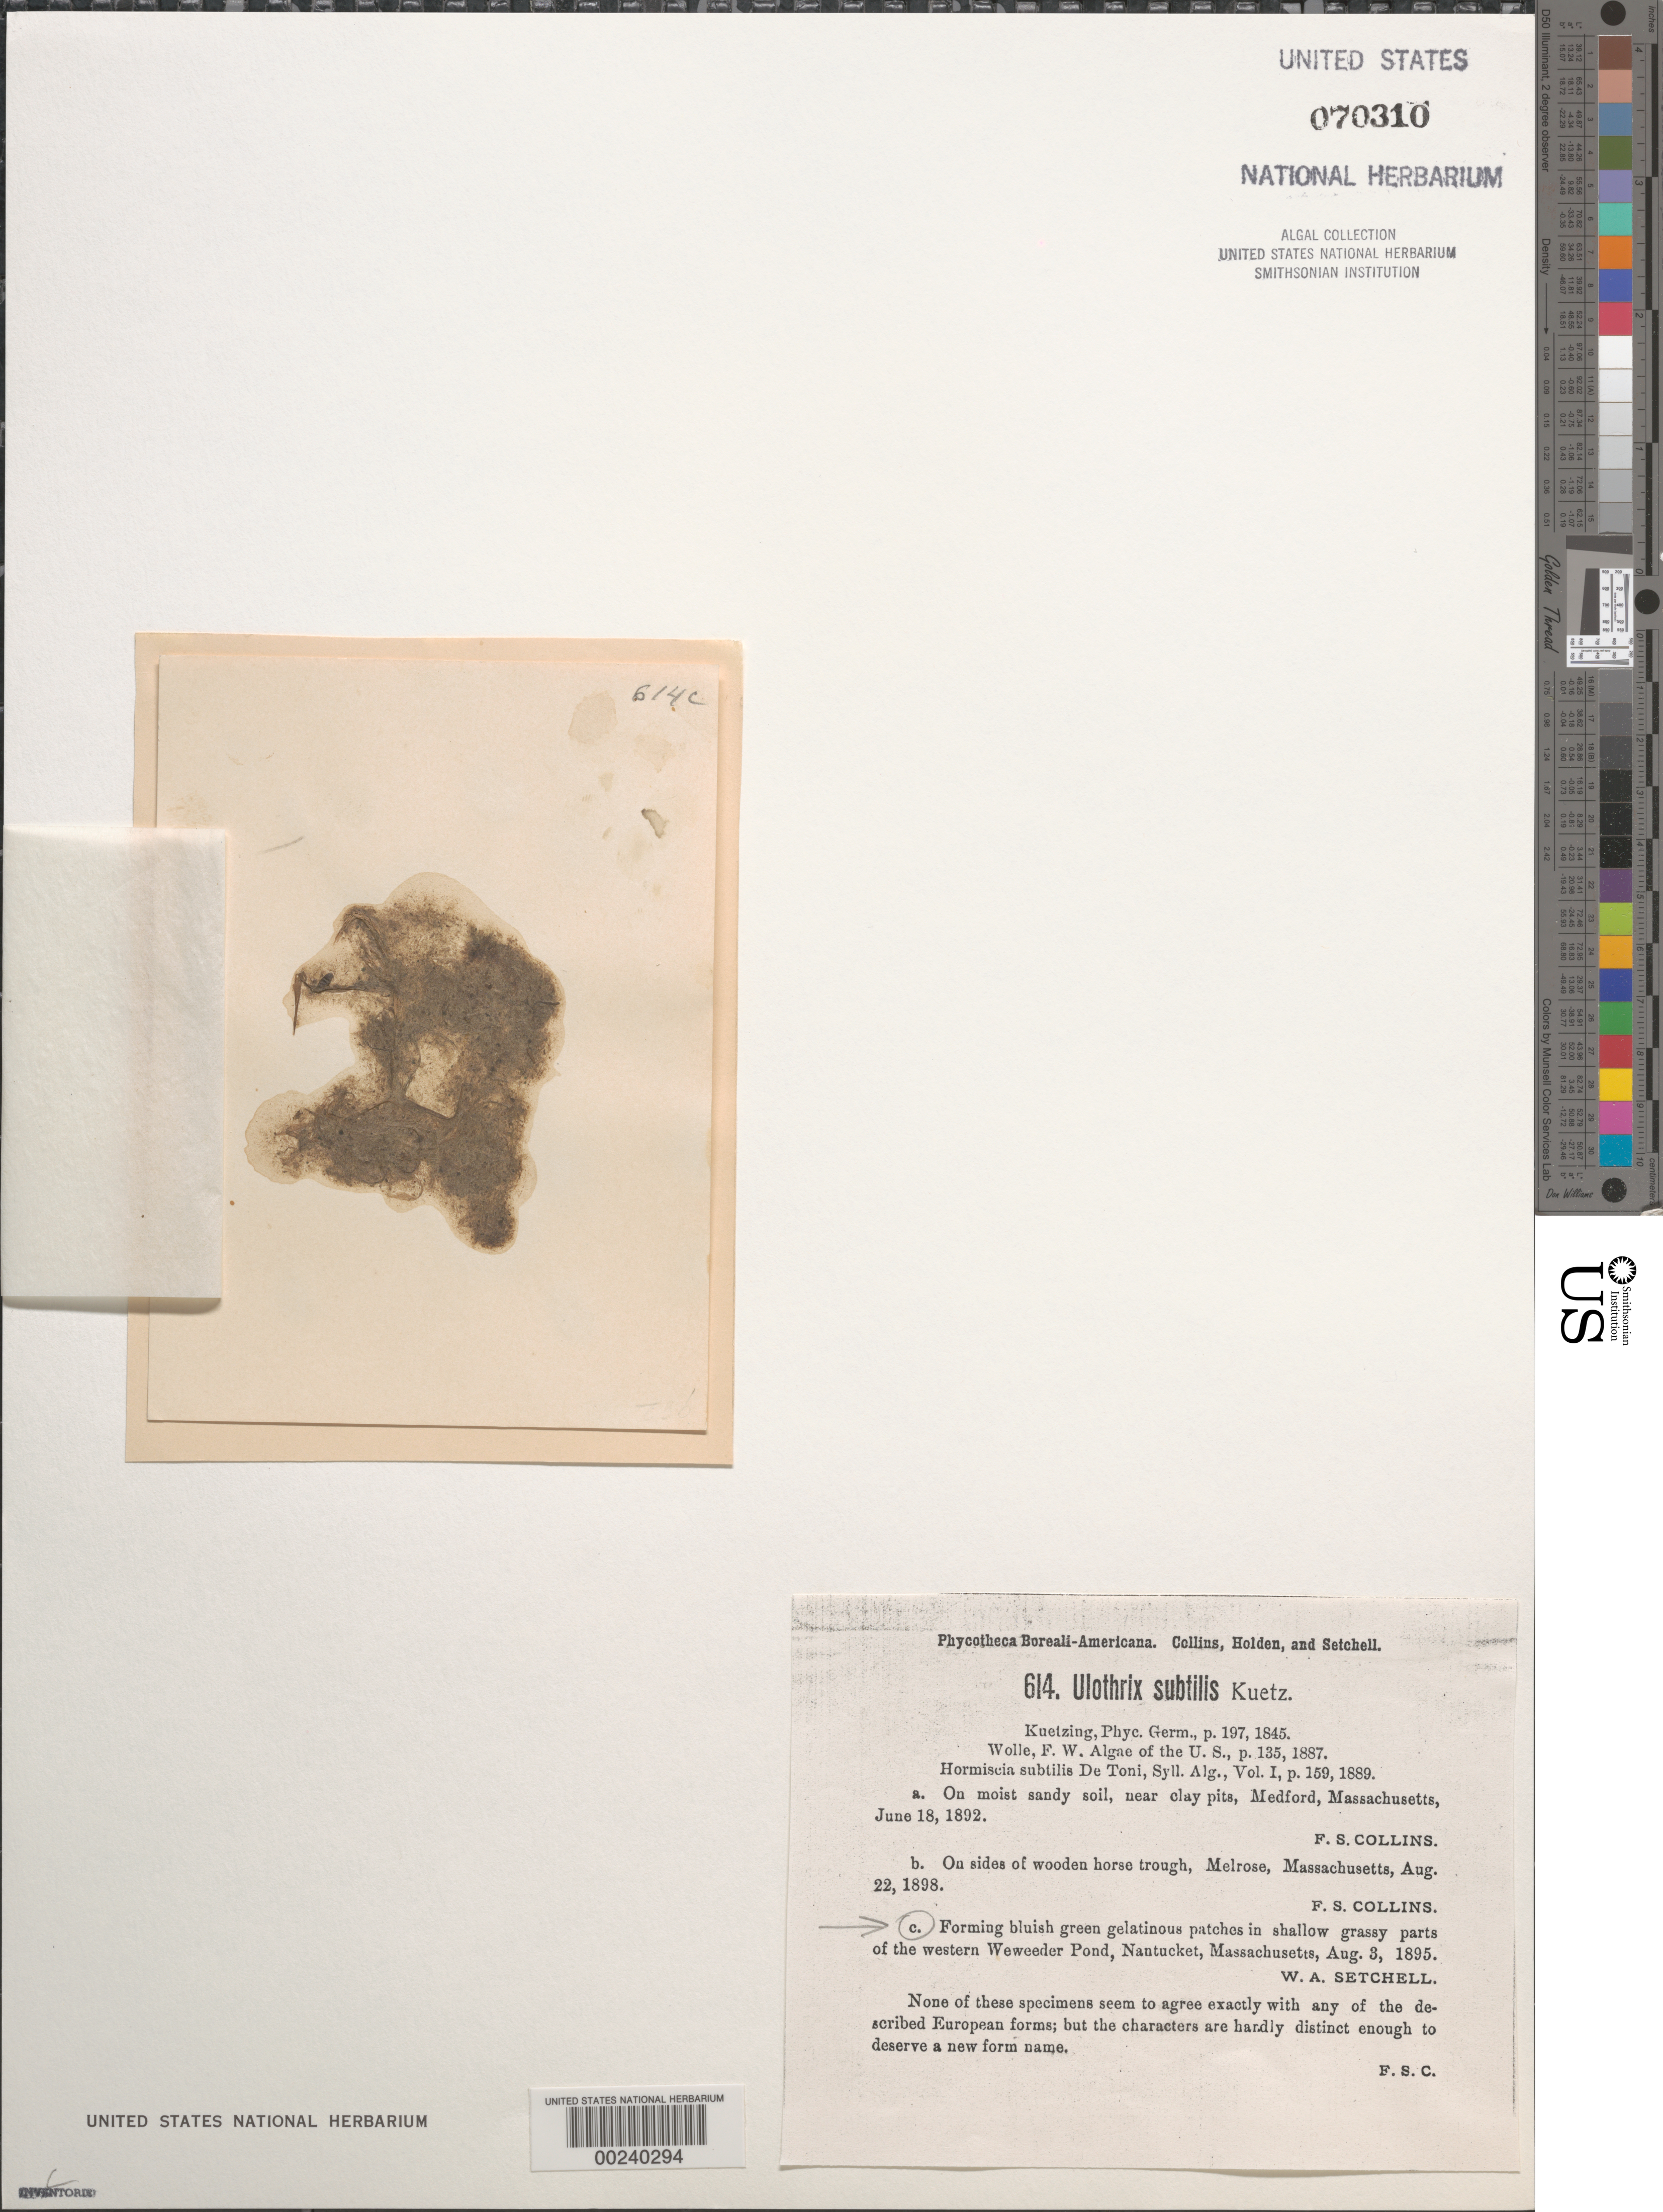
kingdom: Plantae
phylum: Chlorophyta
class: Ulvophyceae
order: Ulotrichales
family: Ulotrichaceae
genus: Ulothrix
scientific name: Ulothrix subtilis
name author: Kütz.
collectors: W. Setchell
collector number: PB-A 614c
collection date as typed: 03 Aug 1895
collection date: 1895-08-03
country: United States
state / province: Massachusetts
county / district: Nantucket County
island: Nantucket Island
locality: Weweeder Pond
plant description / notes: Collins, Holden & Setchell, Phycotheca Boreali-Americana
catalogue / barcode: US 70310